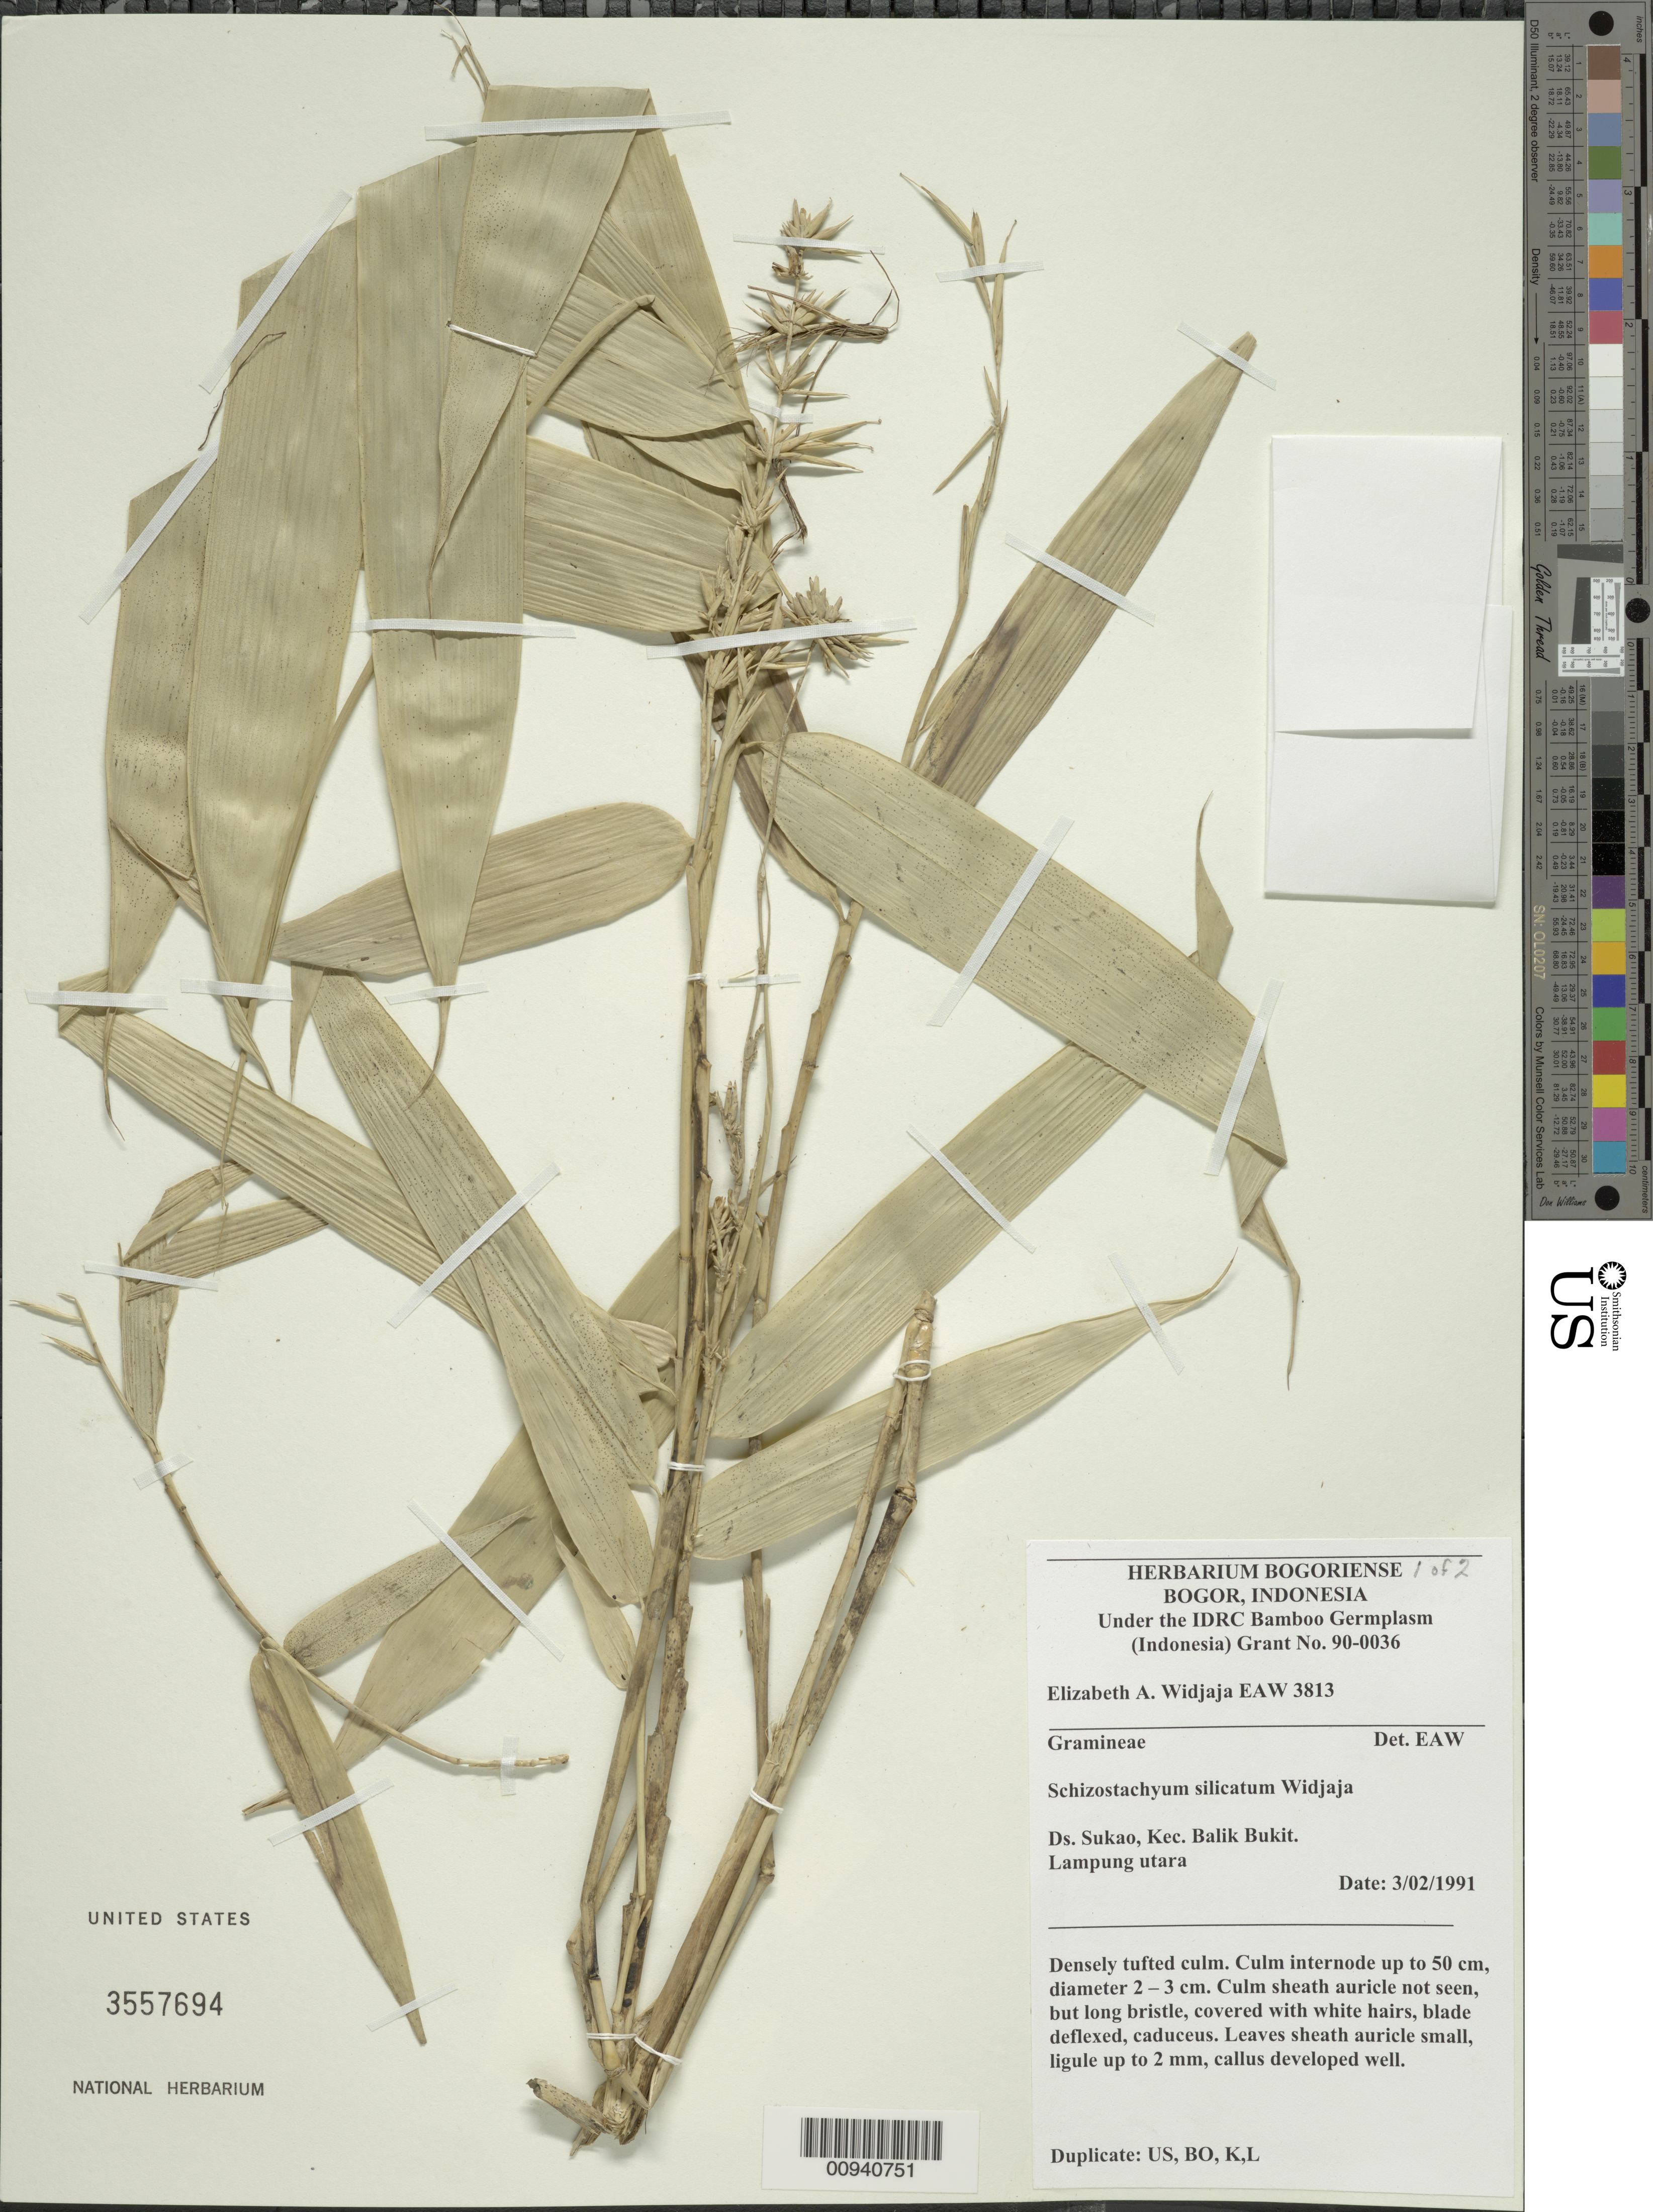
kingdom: Plantae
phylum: Tracheophyta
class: Liliopsida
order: Poales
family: Poaceae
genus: Schizostachyum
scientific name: Schizostachyum silicatum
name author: Widjaja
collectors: E. A. Widjaja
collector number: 3813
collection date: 1991-02-03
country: Indonesia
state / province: Sumatra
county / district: Lampung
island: Sumatra Island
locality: Ds. Sukao, Kec. Balik Bukit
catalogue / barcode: US 3557694